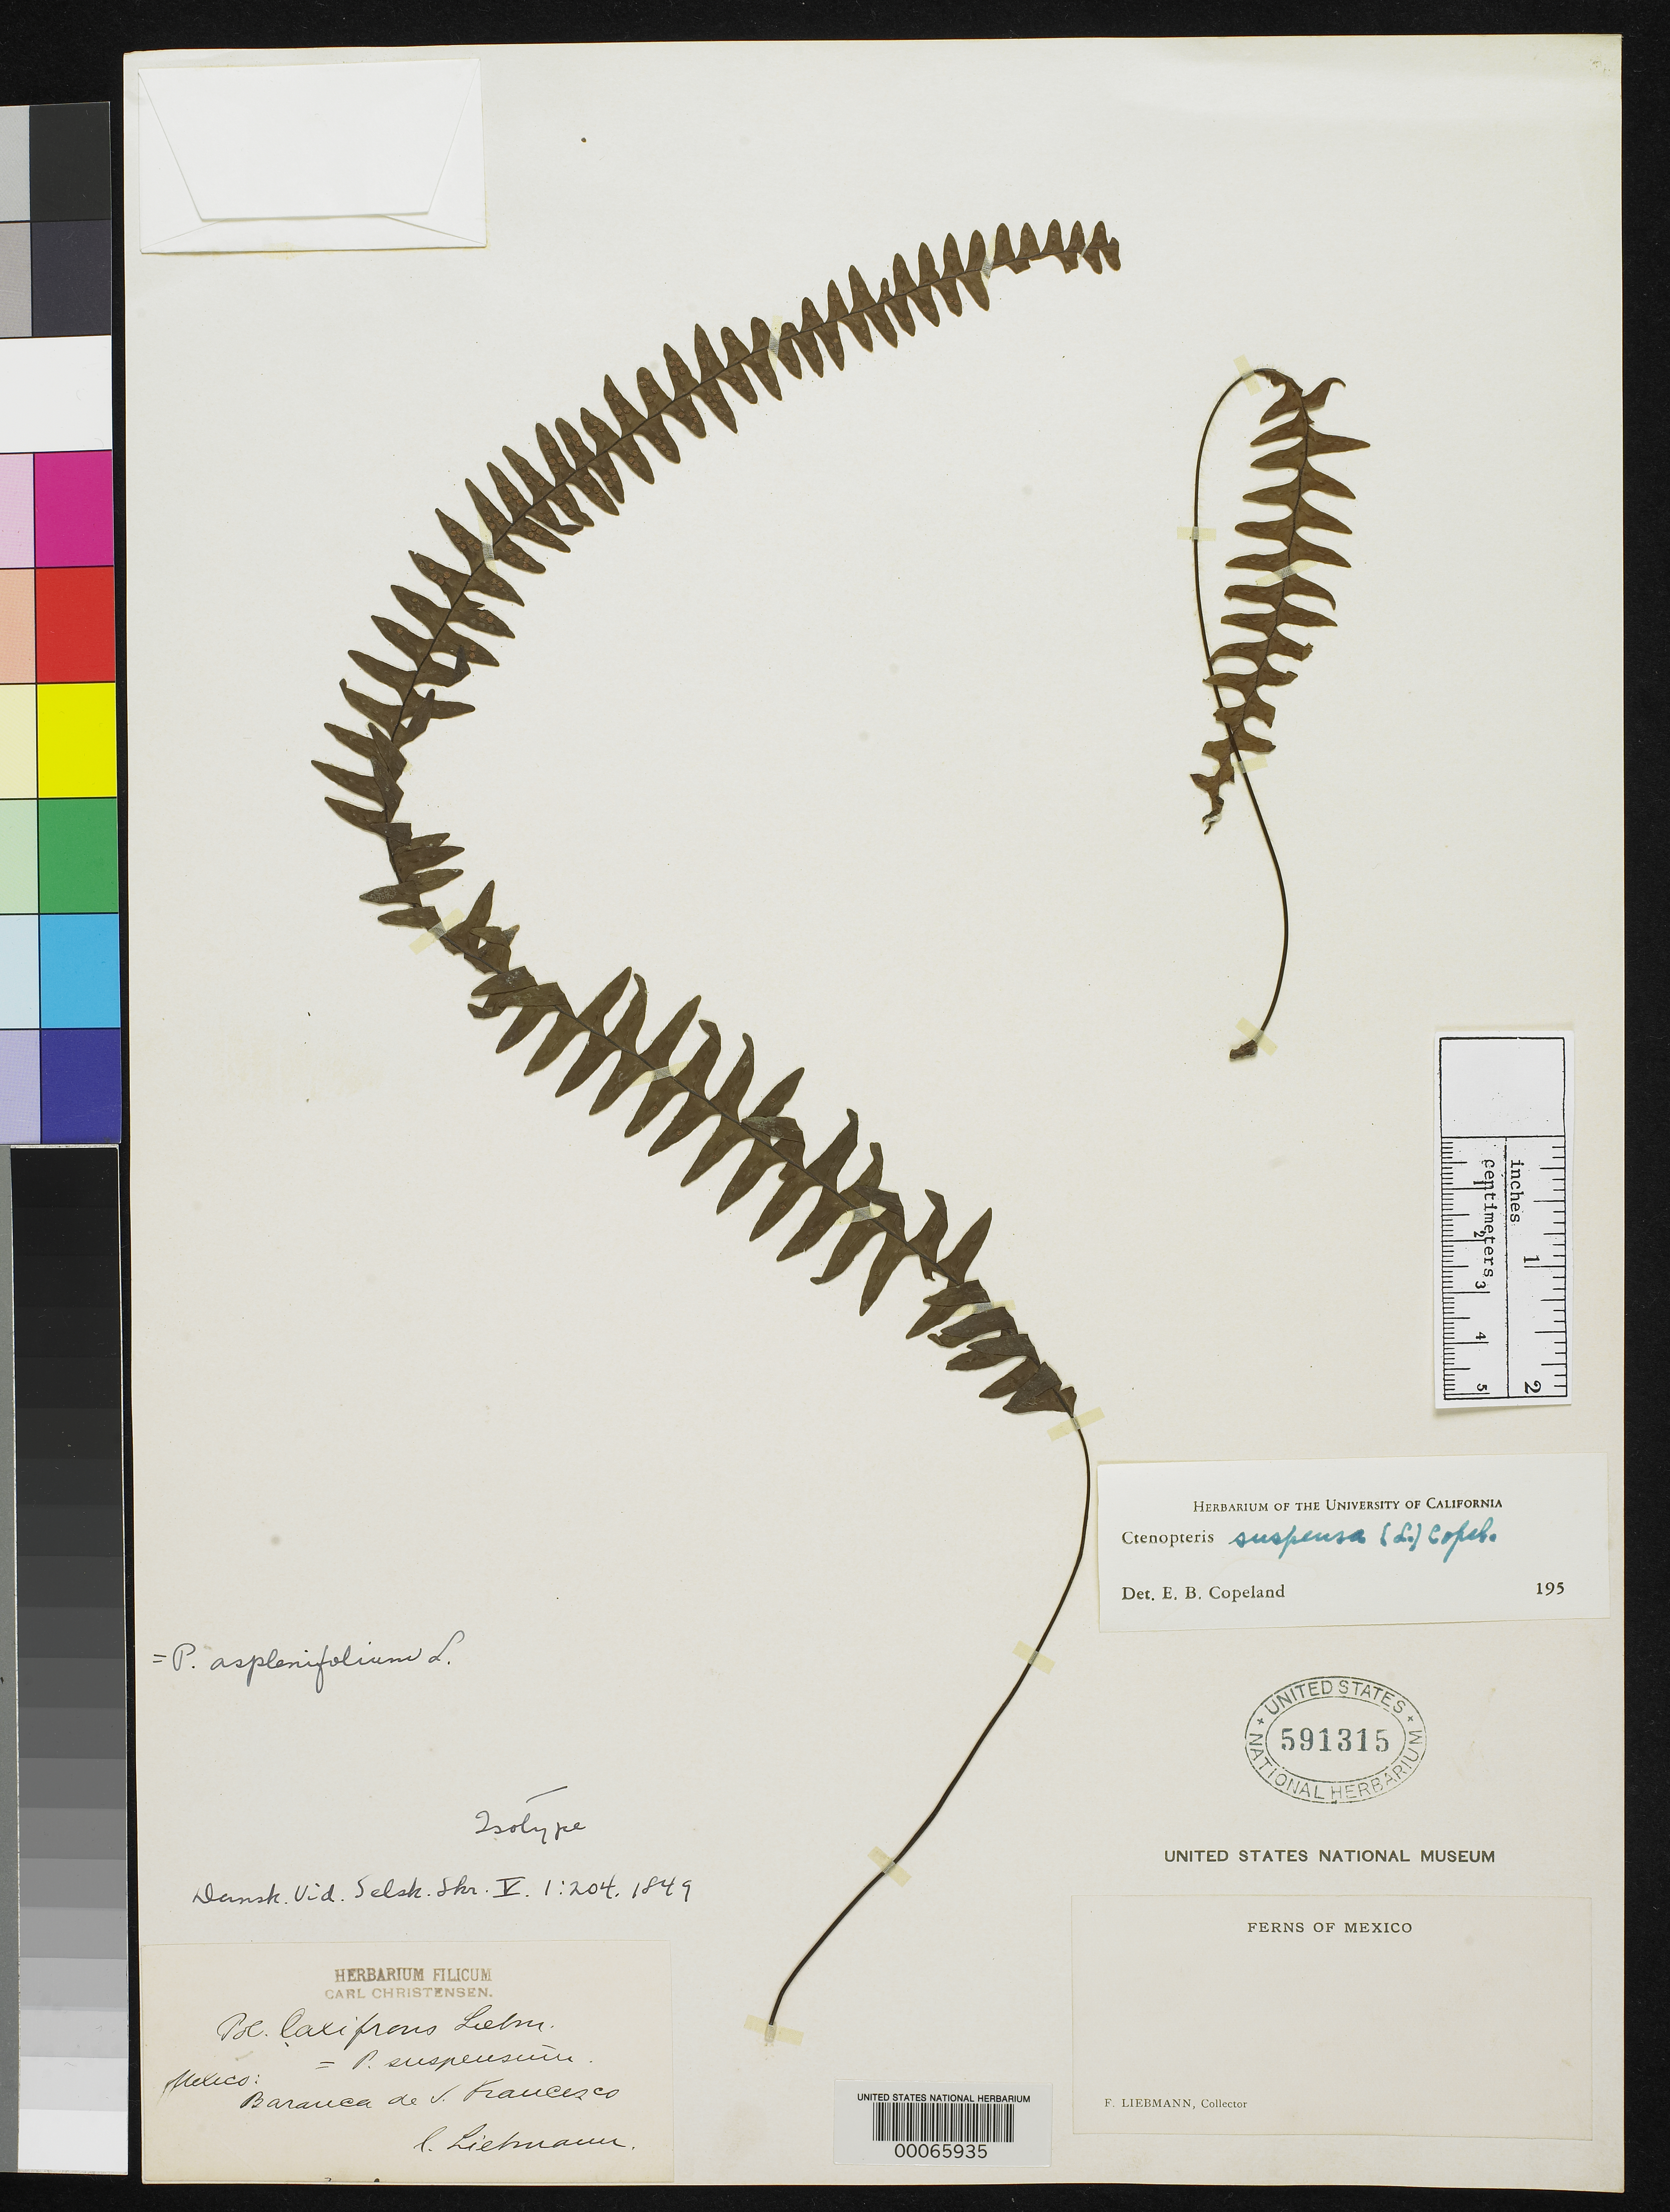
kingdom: Plantae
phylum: Tracheophyta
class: Polypodiopsida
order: Polypodiales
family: Polypodiaceae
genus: Polypodium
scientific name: Polypodium laxifrons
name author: Liebm.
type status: Type Collection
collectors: F. M. Liebmann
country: Mexico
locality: Barranca de S. Francisco.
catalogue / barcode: US 591315